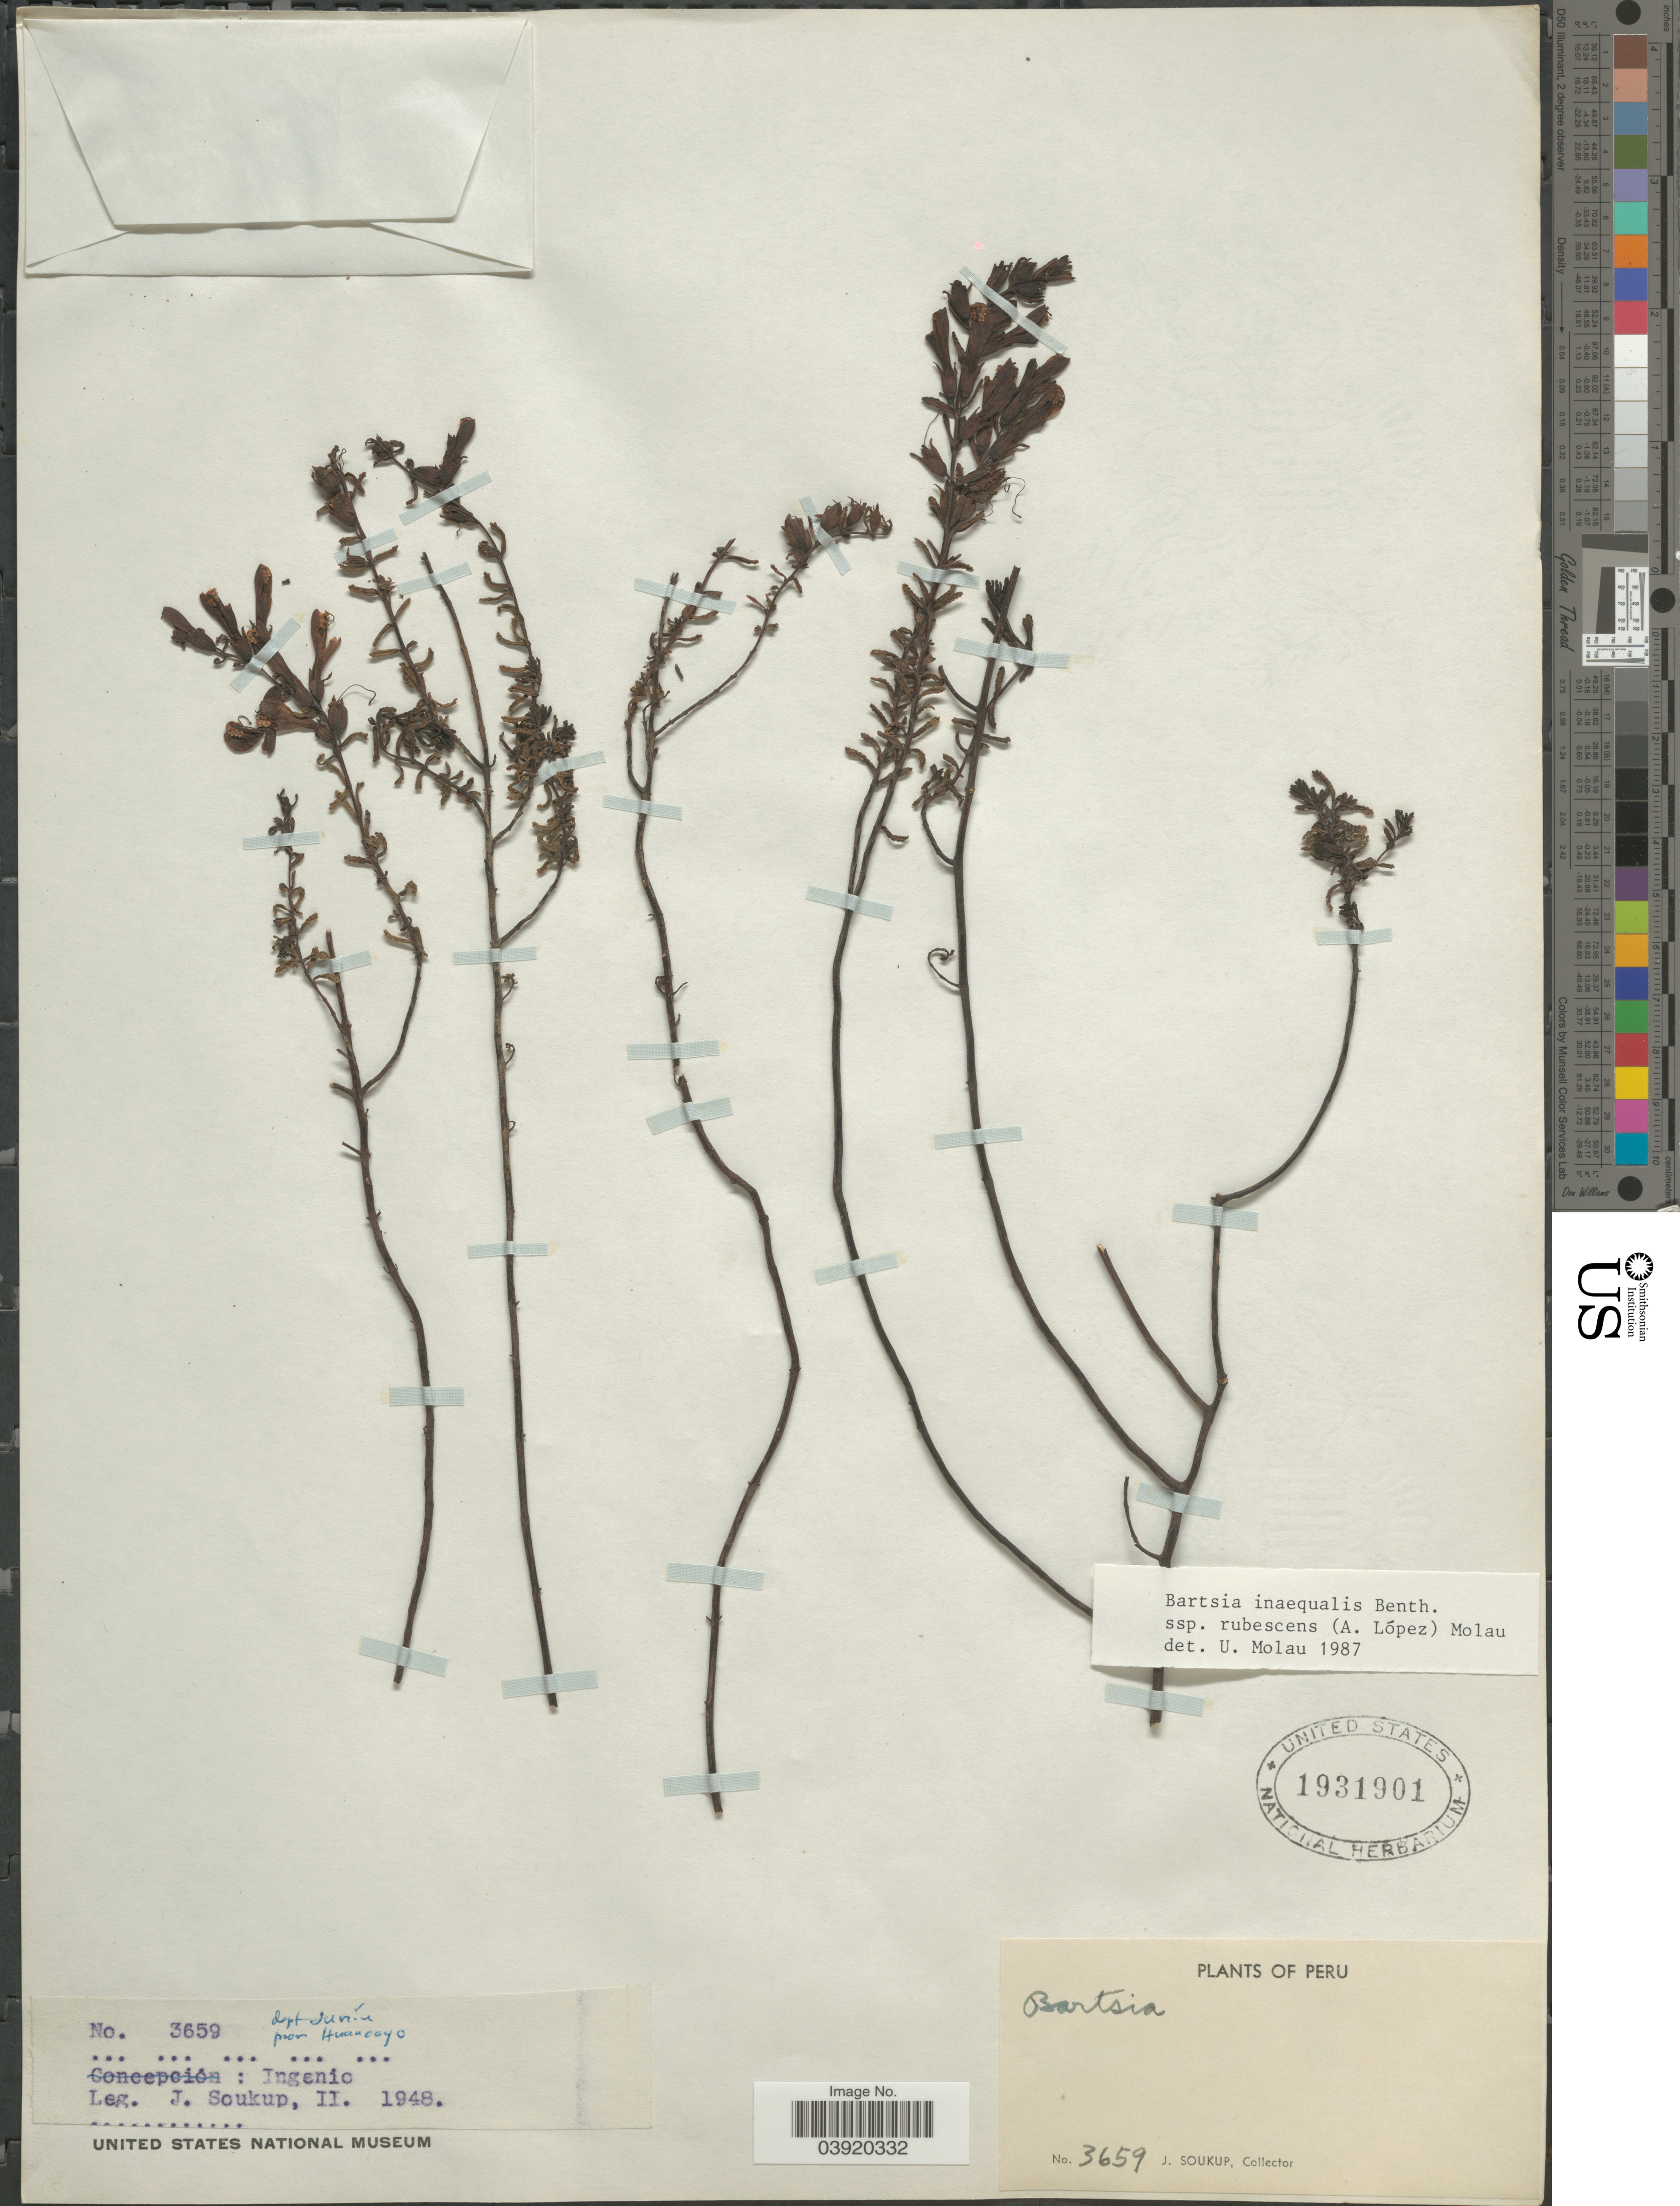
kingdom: Plantae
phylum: Tracheophyta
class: Magnoliopsida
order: Lamiales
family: Orobanchaceae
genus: Neobartsia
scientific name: Neobartsia inaequalis subsp. duripilis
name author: (Edwin) Uribe-Convers & Tank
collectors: J. Soukup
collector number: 3659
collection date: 1948-02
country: Peru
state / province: Junín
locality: Dept. Junín. Prov. Huancayo. Ingenio.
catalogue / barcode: US 1931901